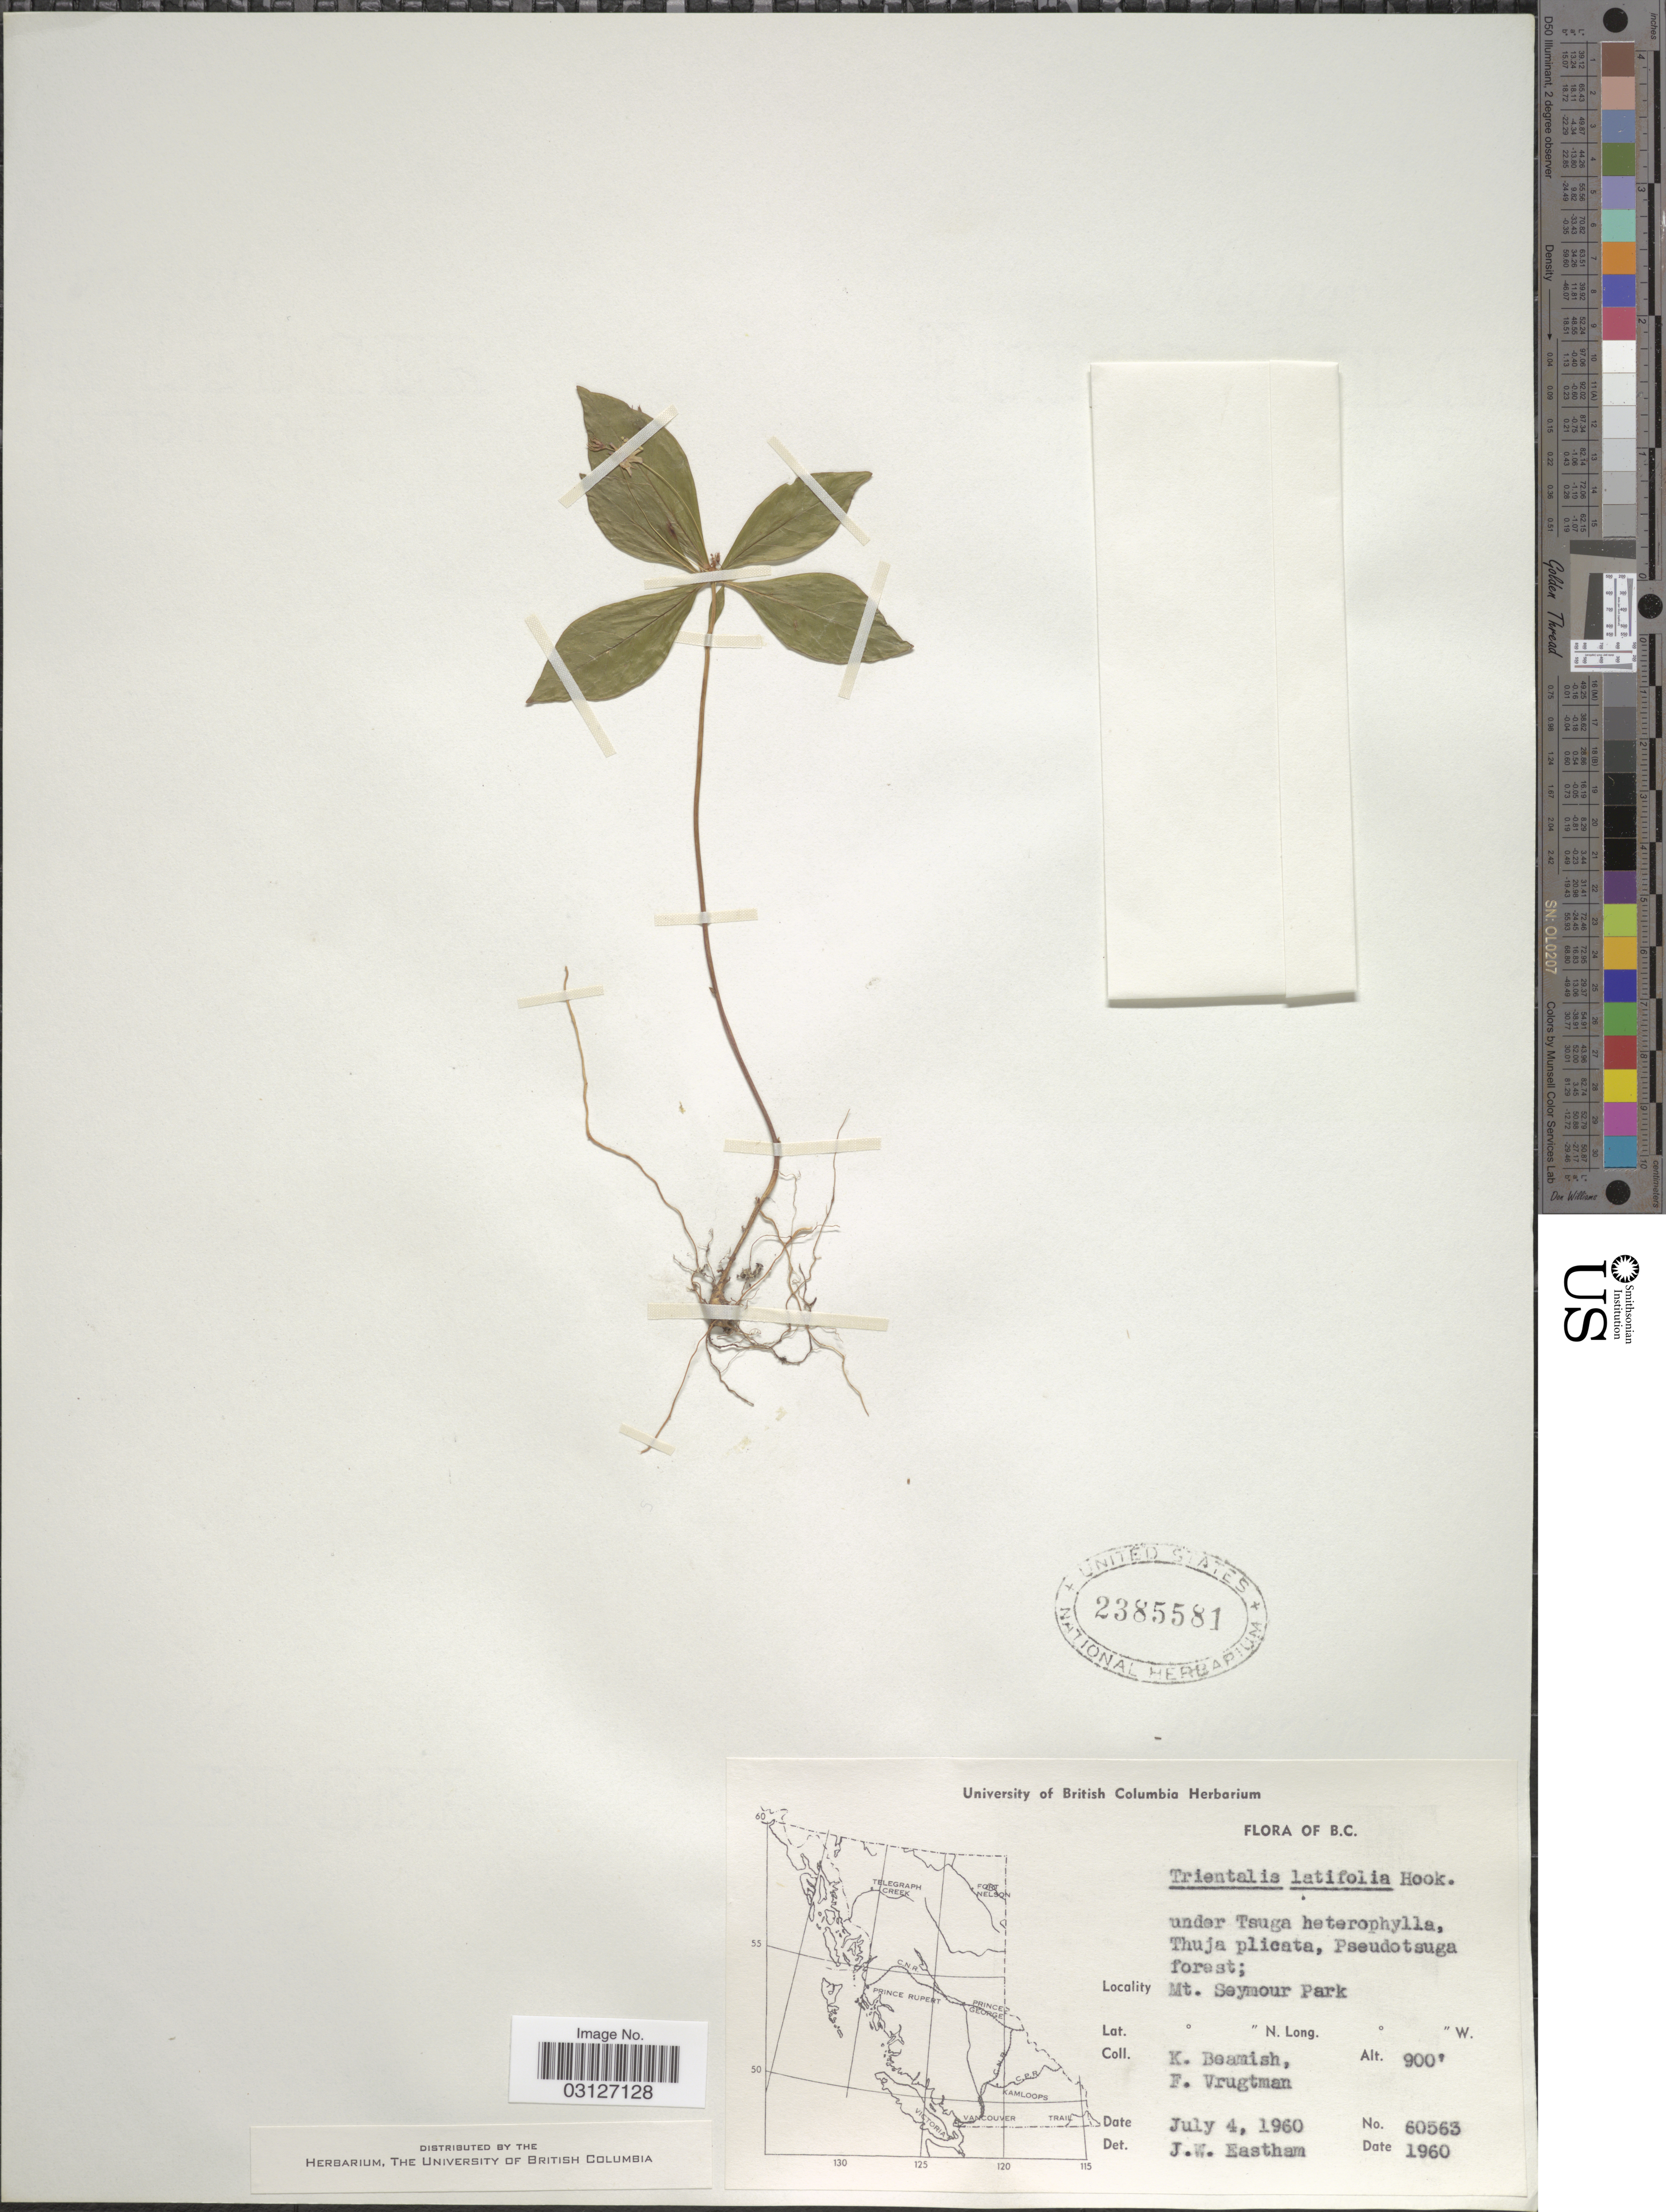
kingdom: Plantae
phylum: Tracheophyta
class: Magnoliopsida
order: Ericales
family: Primulaceae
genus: Trientalis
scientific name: Trientalis latifolia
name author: Hook.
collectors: K. Beamish & F. Vrugtman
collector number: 60563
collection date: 1960-07-04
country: Canada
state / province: British Columbia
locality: Mt. Seymour Park.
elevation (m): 274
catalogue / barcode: US 2385581